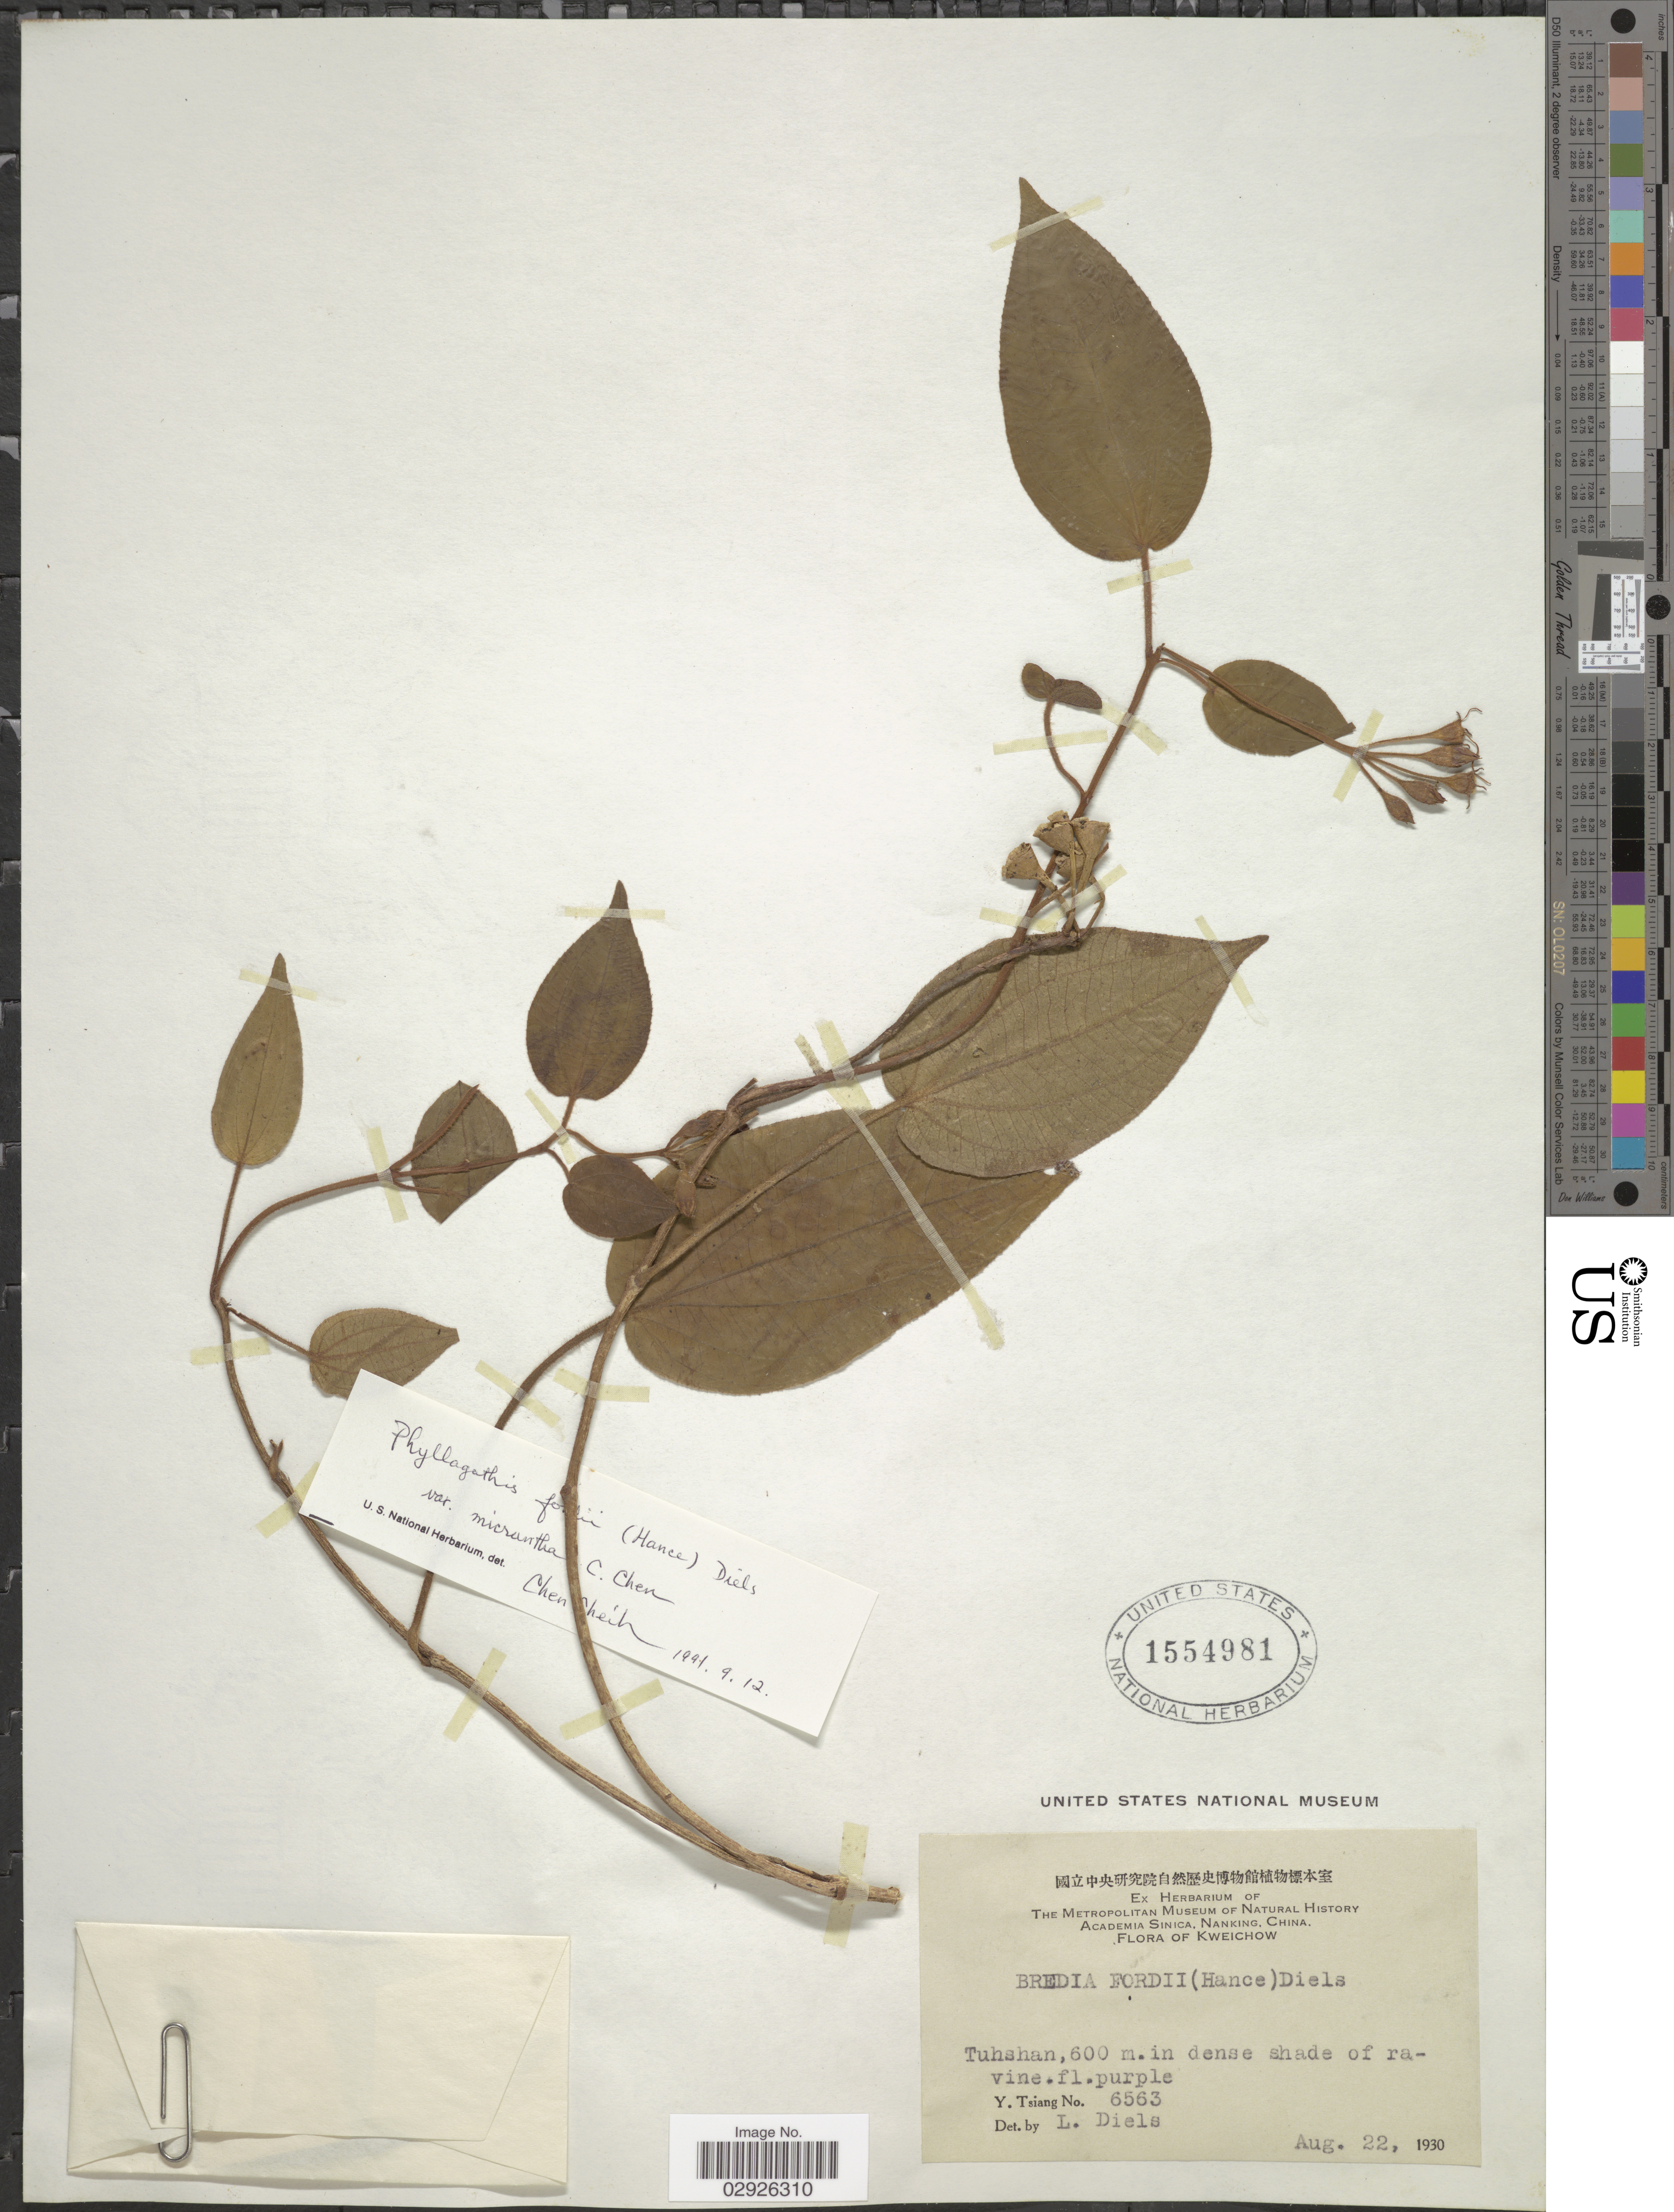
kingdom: Plantae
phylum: Tracheophyta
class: Magnoliopsida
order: Myrtales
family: Melastomataceae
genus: Bredia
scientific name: Bredia fordii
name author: (Hance) Diels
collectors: Y. Tsiang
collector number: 6563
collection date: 1930-08-22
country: China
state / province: Guizhou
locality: Kweichow, Tuhshan.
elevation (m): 600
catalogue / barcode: US 1554981